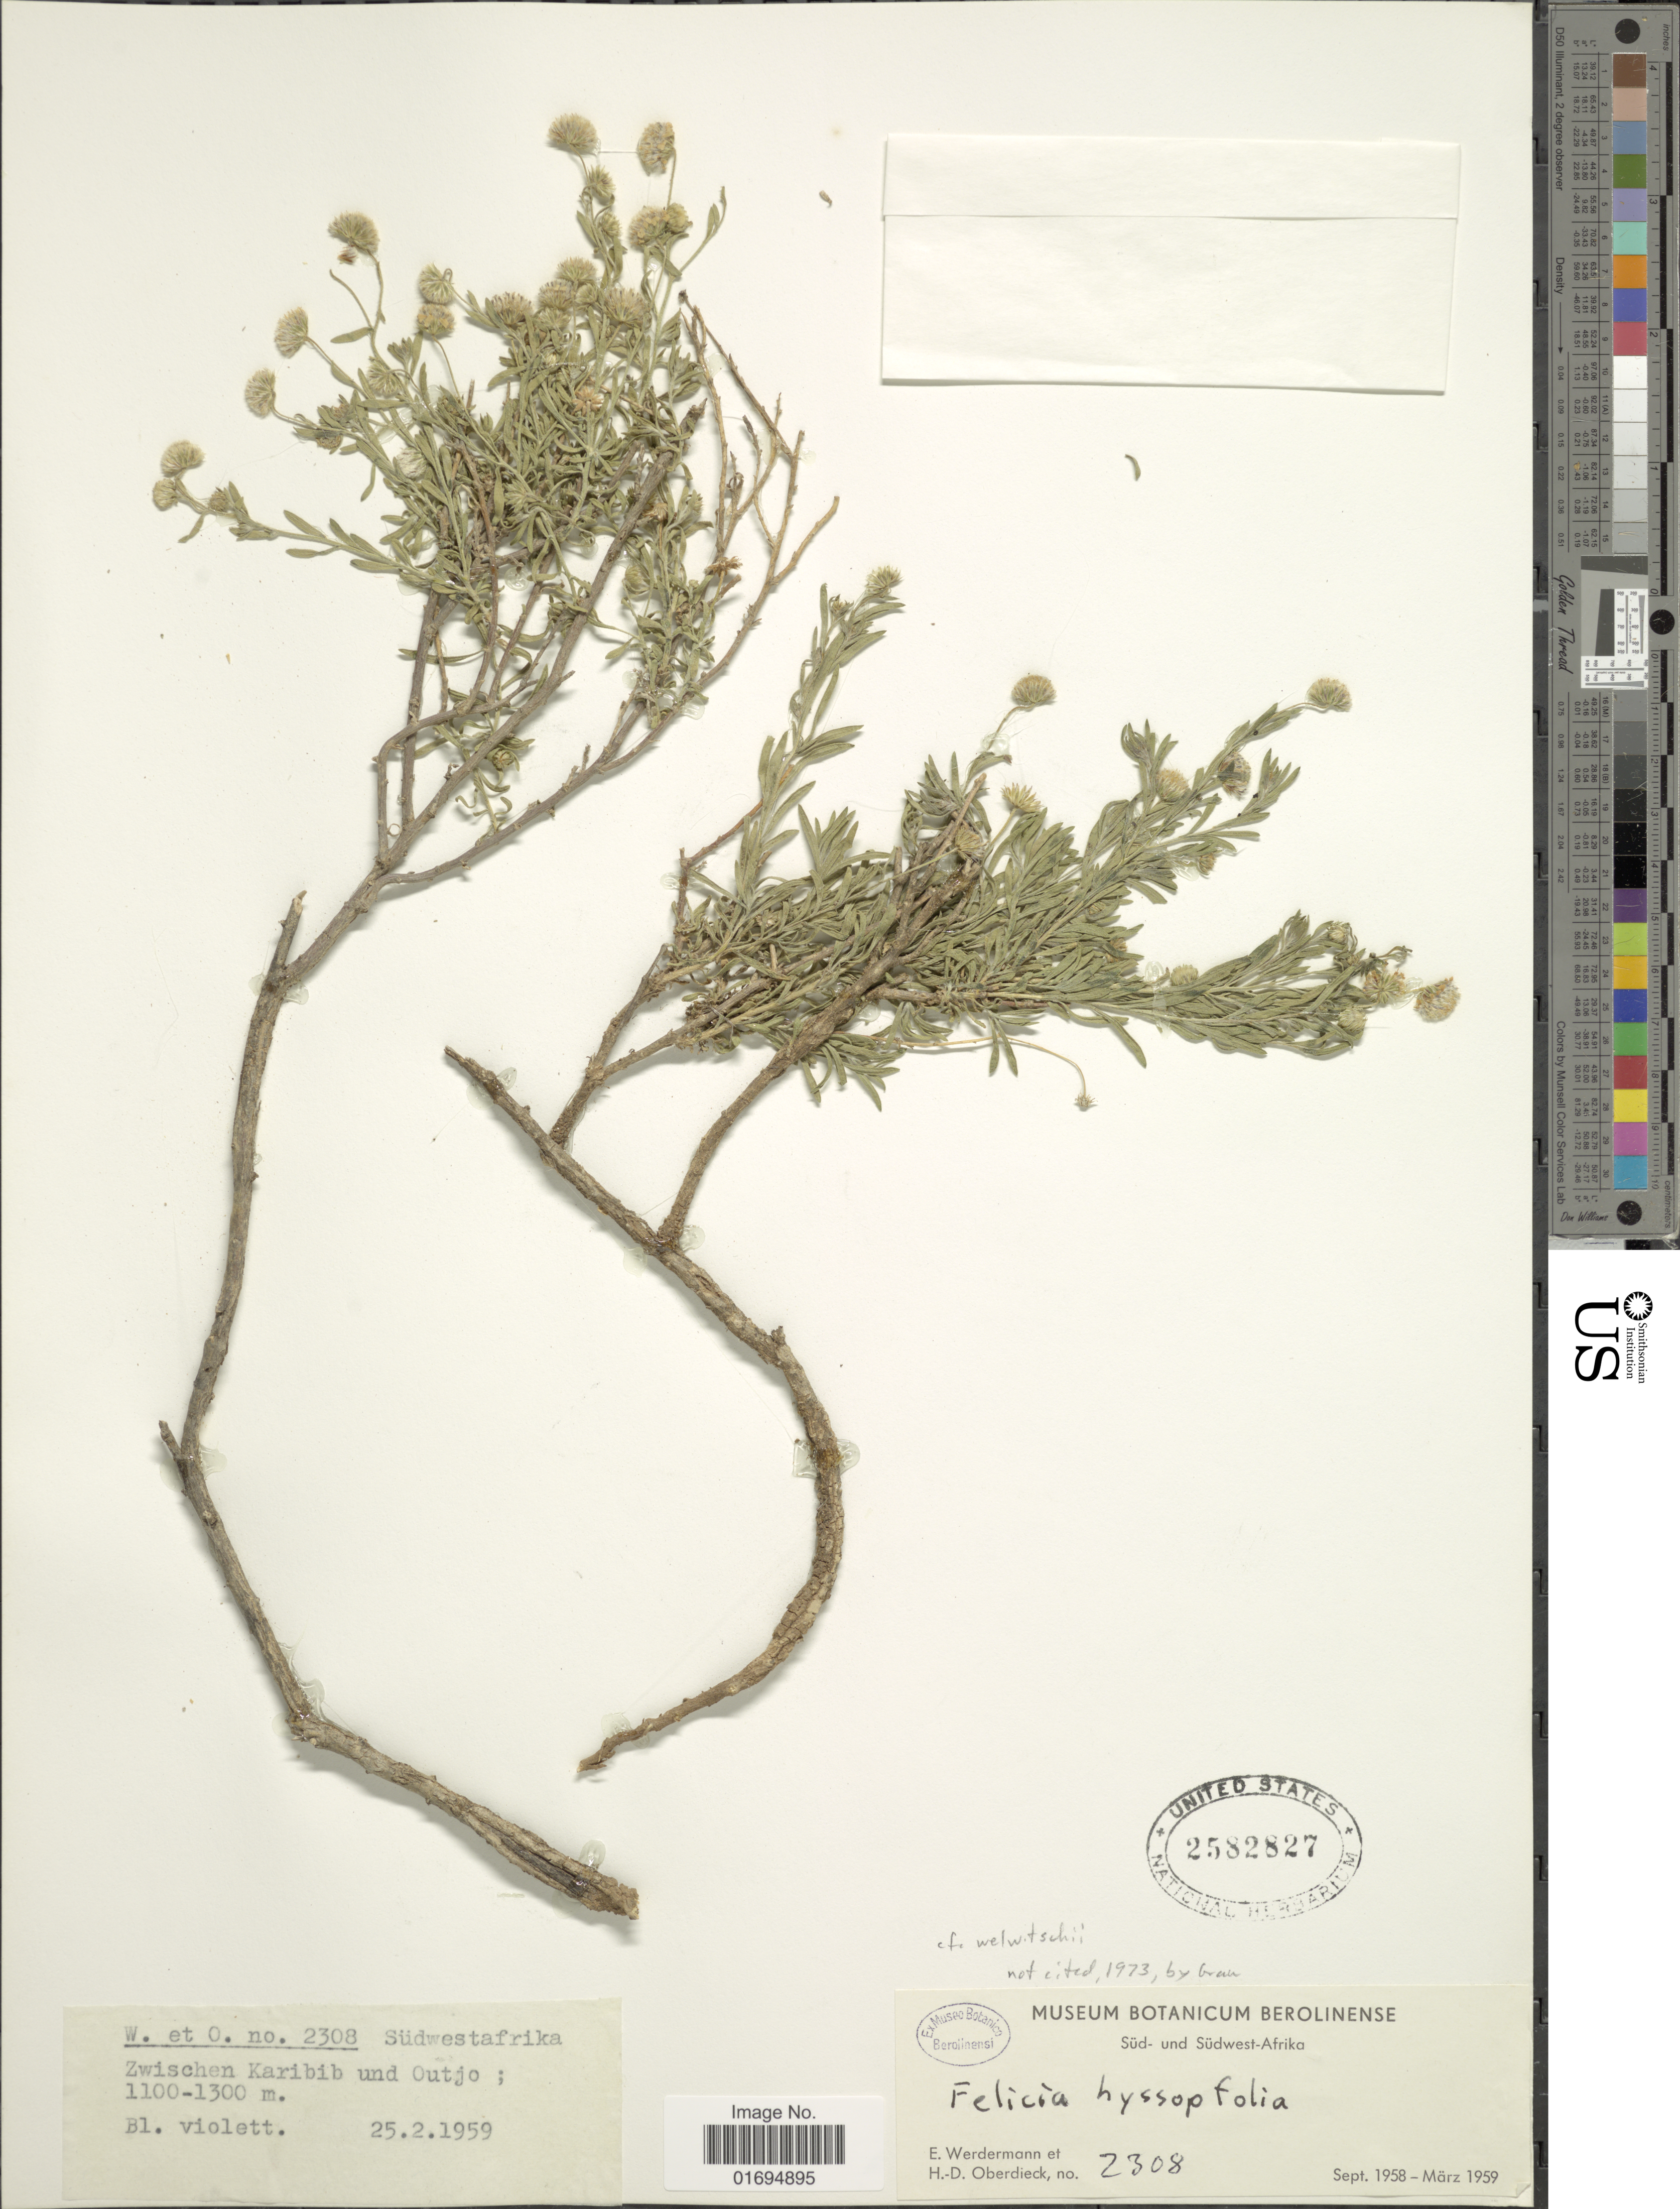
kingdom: Plantae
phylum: Tracheophyta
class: Magnoliopsida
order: Asterales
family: Asteraceae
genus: Felicia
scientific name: Felicia welwitschii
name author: (Hiern) Grau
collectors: E. Werdermann & H. Oberdieck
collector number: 2308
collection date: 1959-02-25/1959-03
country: Namibia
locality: Zwischen Karibib und Outjo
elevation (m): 1100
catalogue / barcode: US 2582827